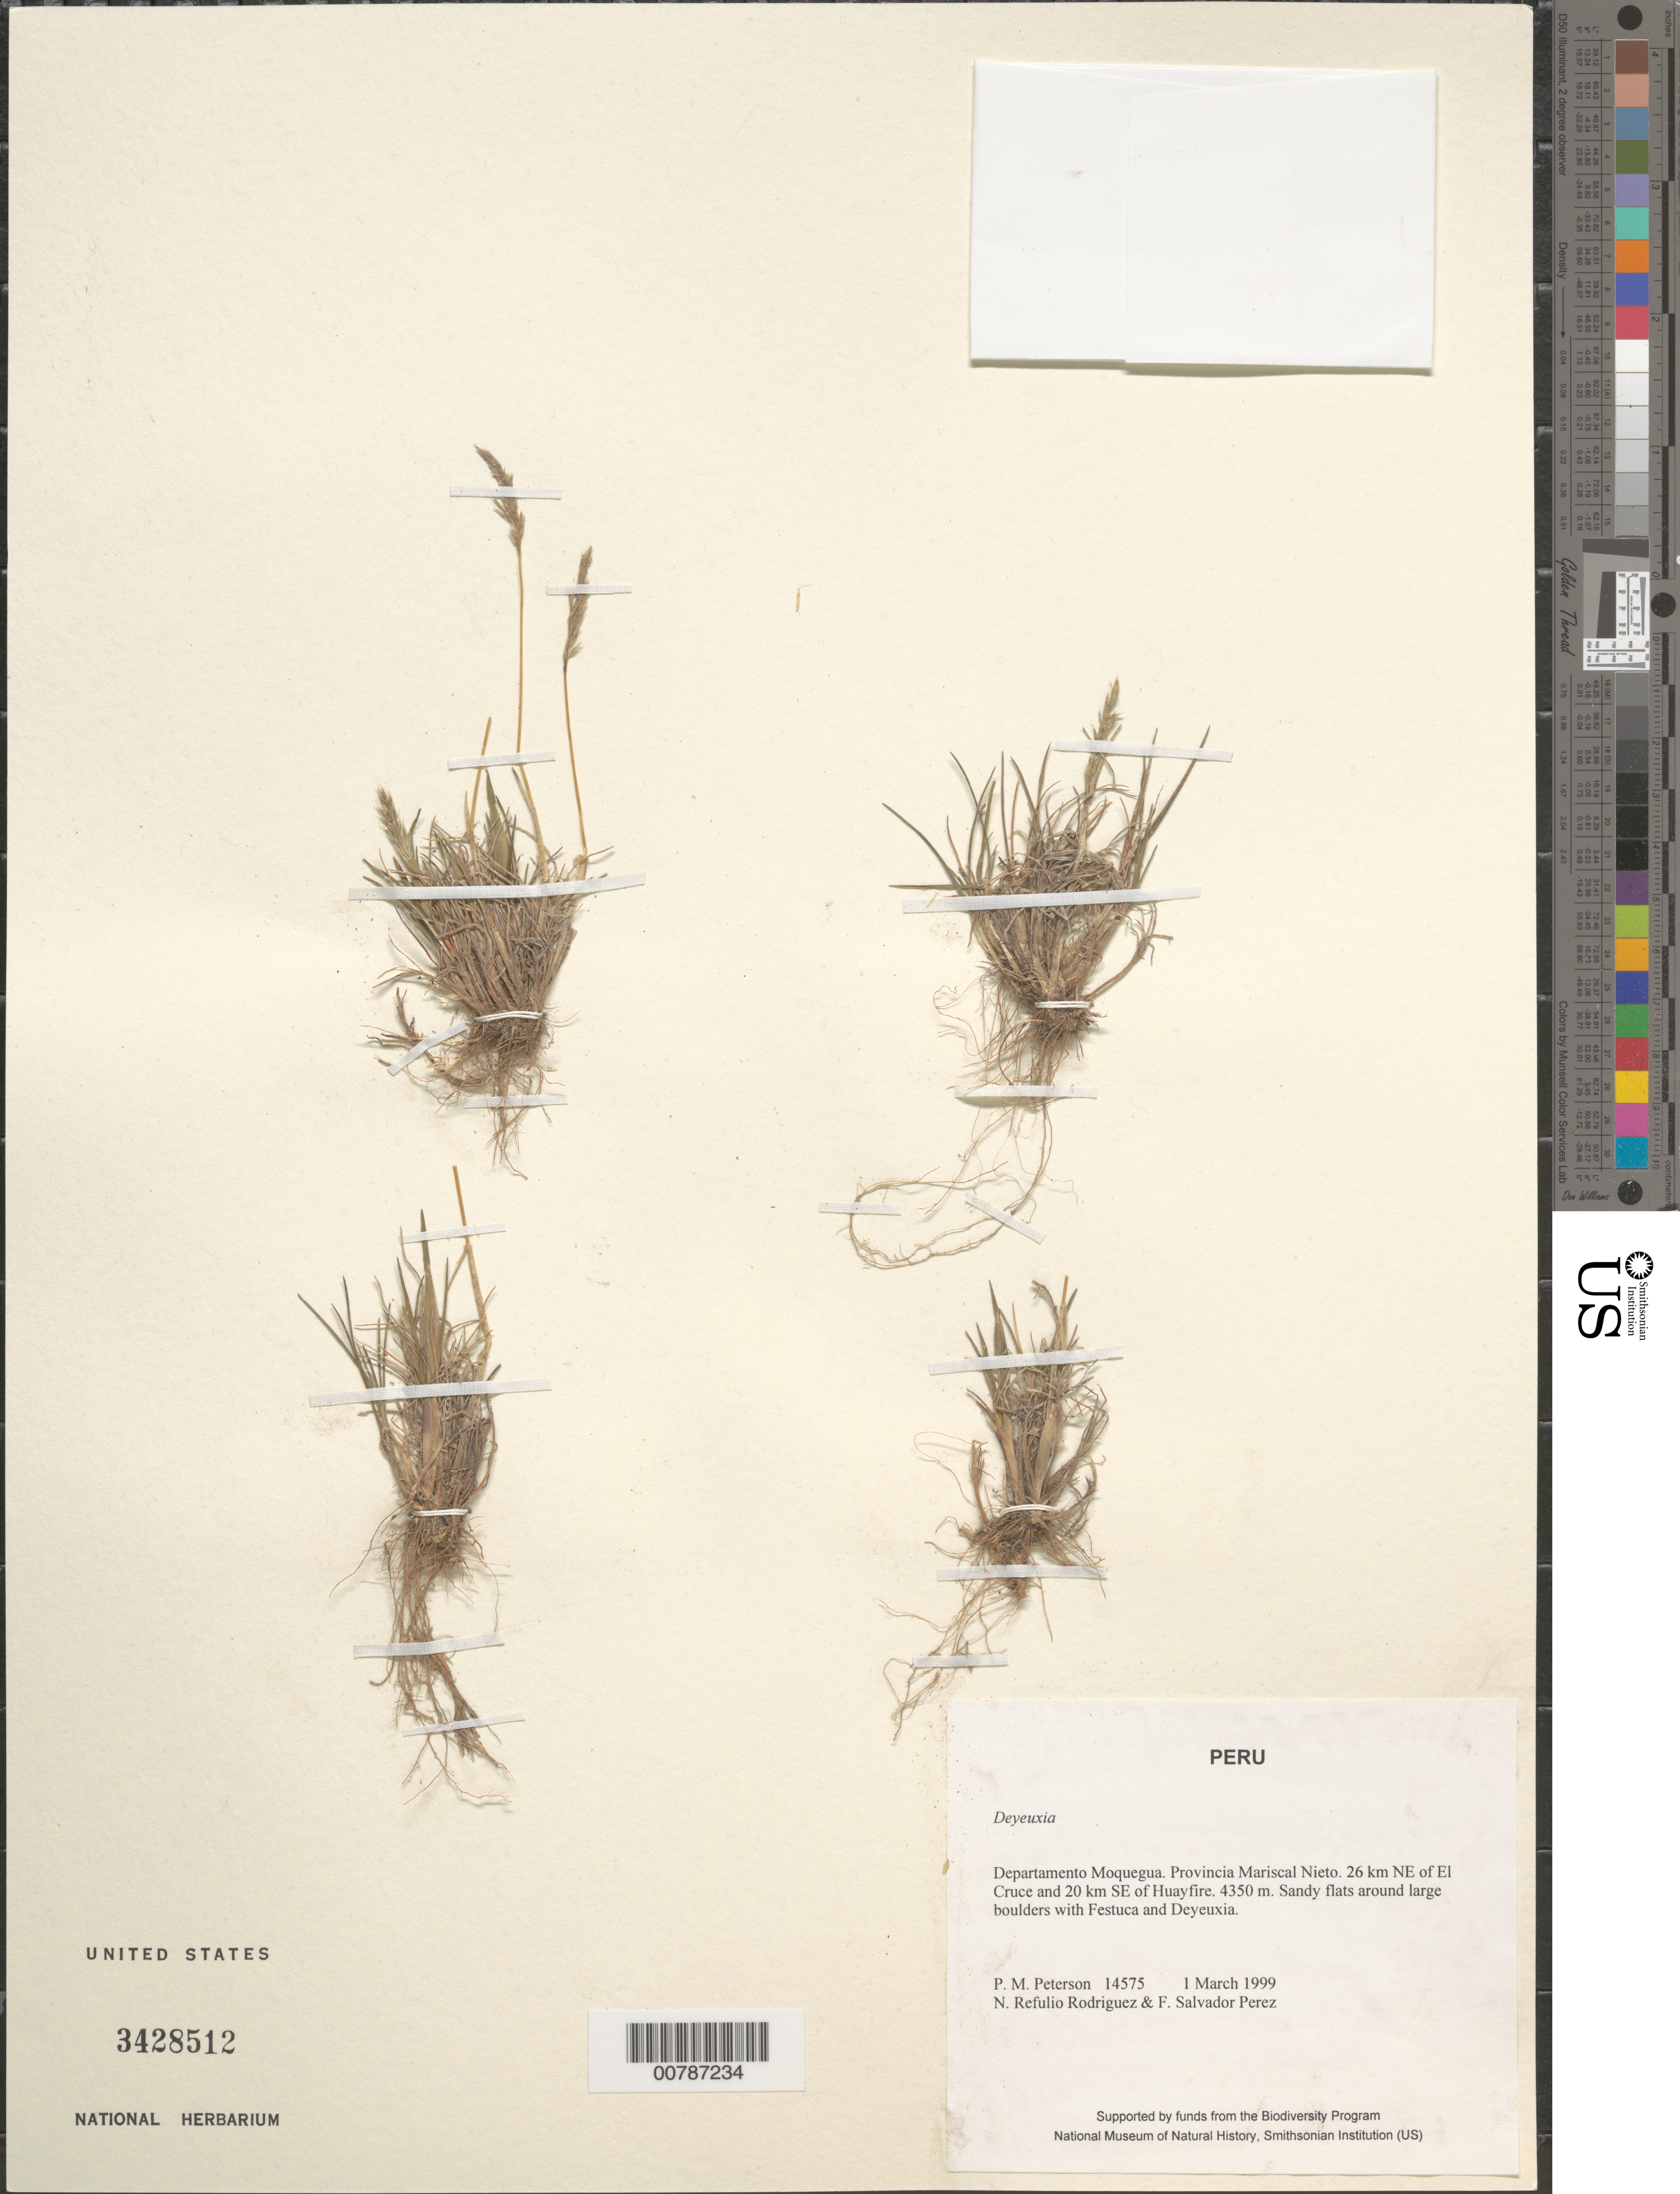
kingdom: Plantae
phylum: Tracheophyta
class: Liliopsida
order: Poales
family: Poaceae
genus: Calamagrostis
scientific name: Calamagrostis sp.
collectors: P. M. Peterson, N. Refulio-Rodríguez & F. Salvador Perez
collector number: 14575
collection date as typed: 01 Mar 1999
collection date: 1999-03-01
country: Peru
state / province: Moquegua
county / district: Mariscal Nieto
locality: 26 km NE of El Cruce and 20 km SE of Huayfire.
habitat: Sandy flats around large boulders with Festuca and Deyeuxia.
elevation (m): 4350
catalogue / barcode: US 3428512